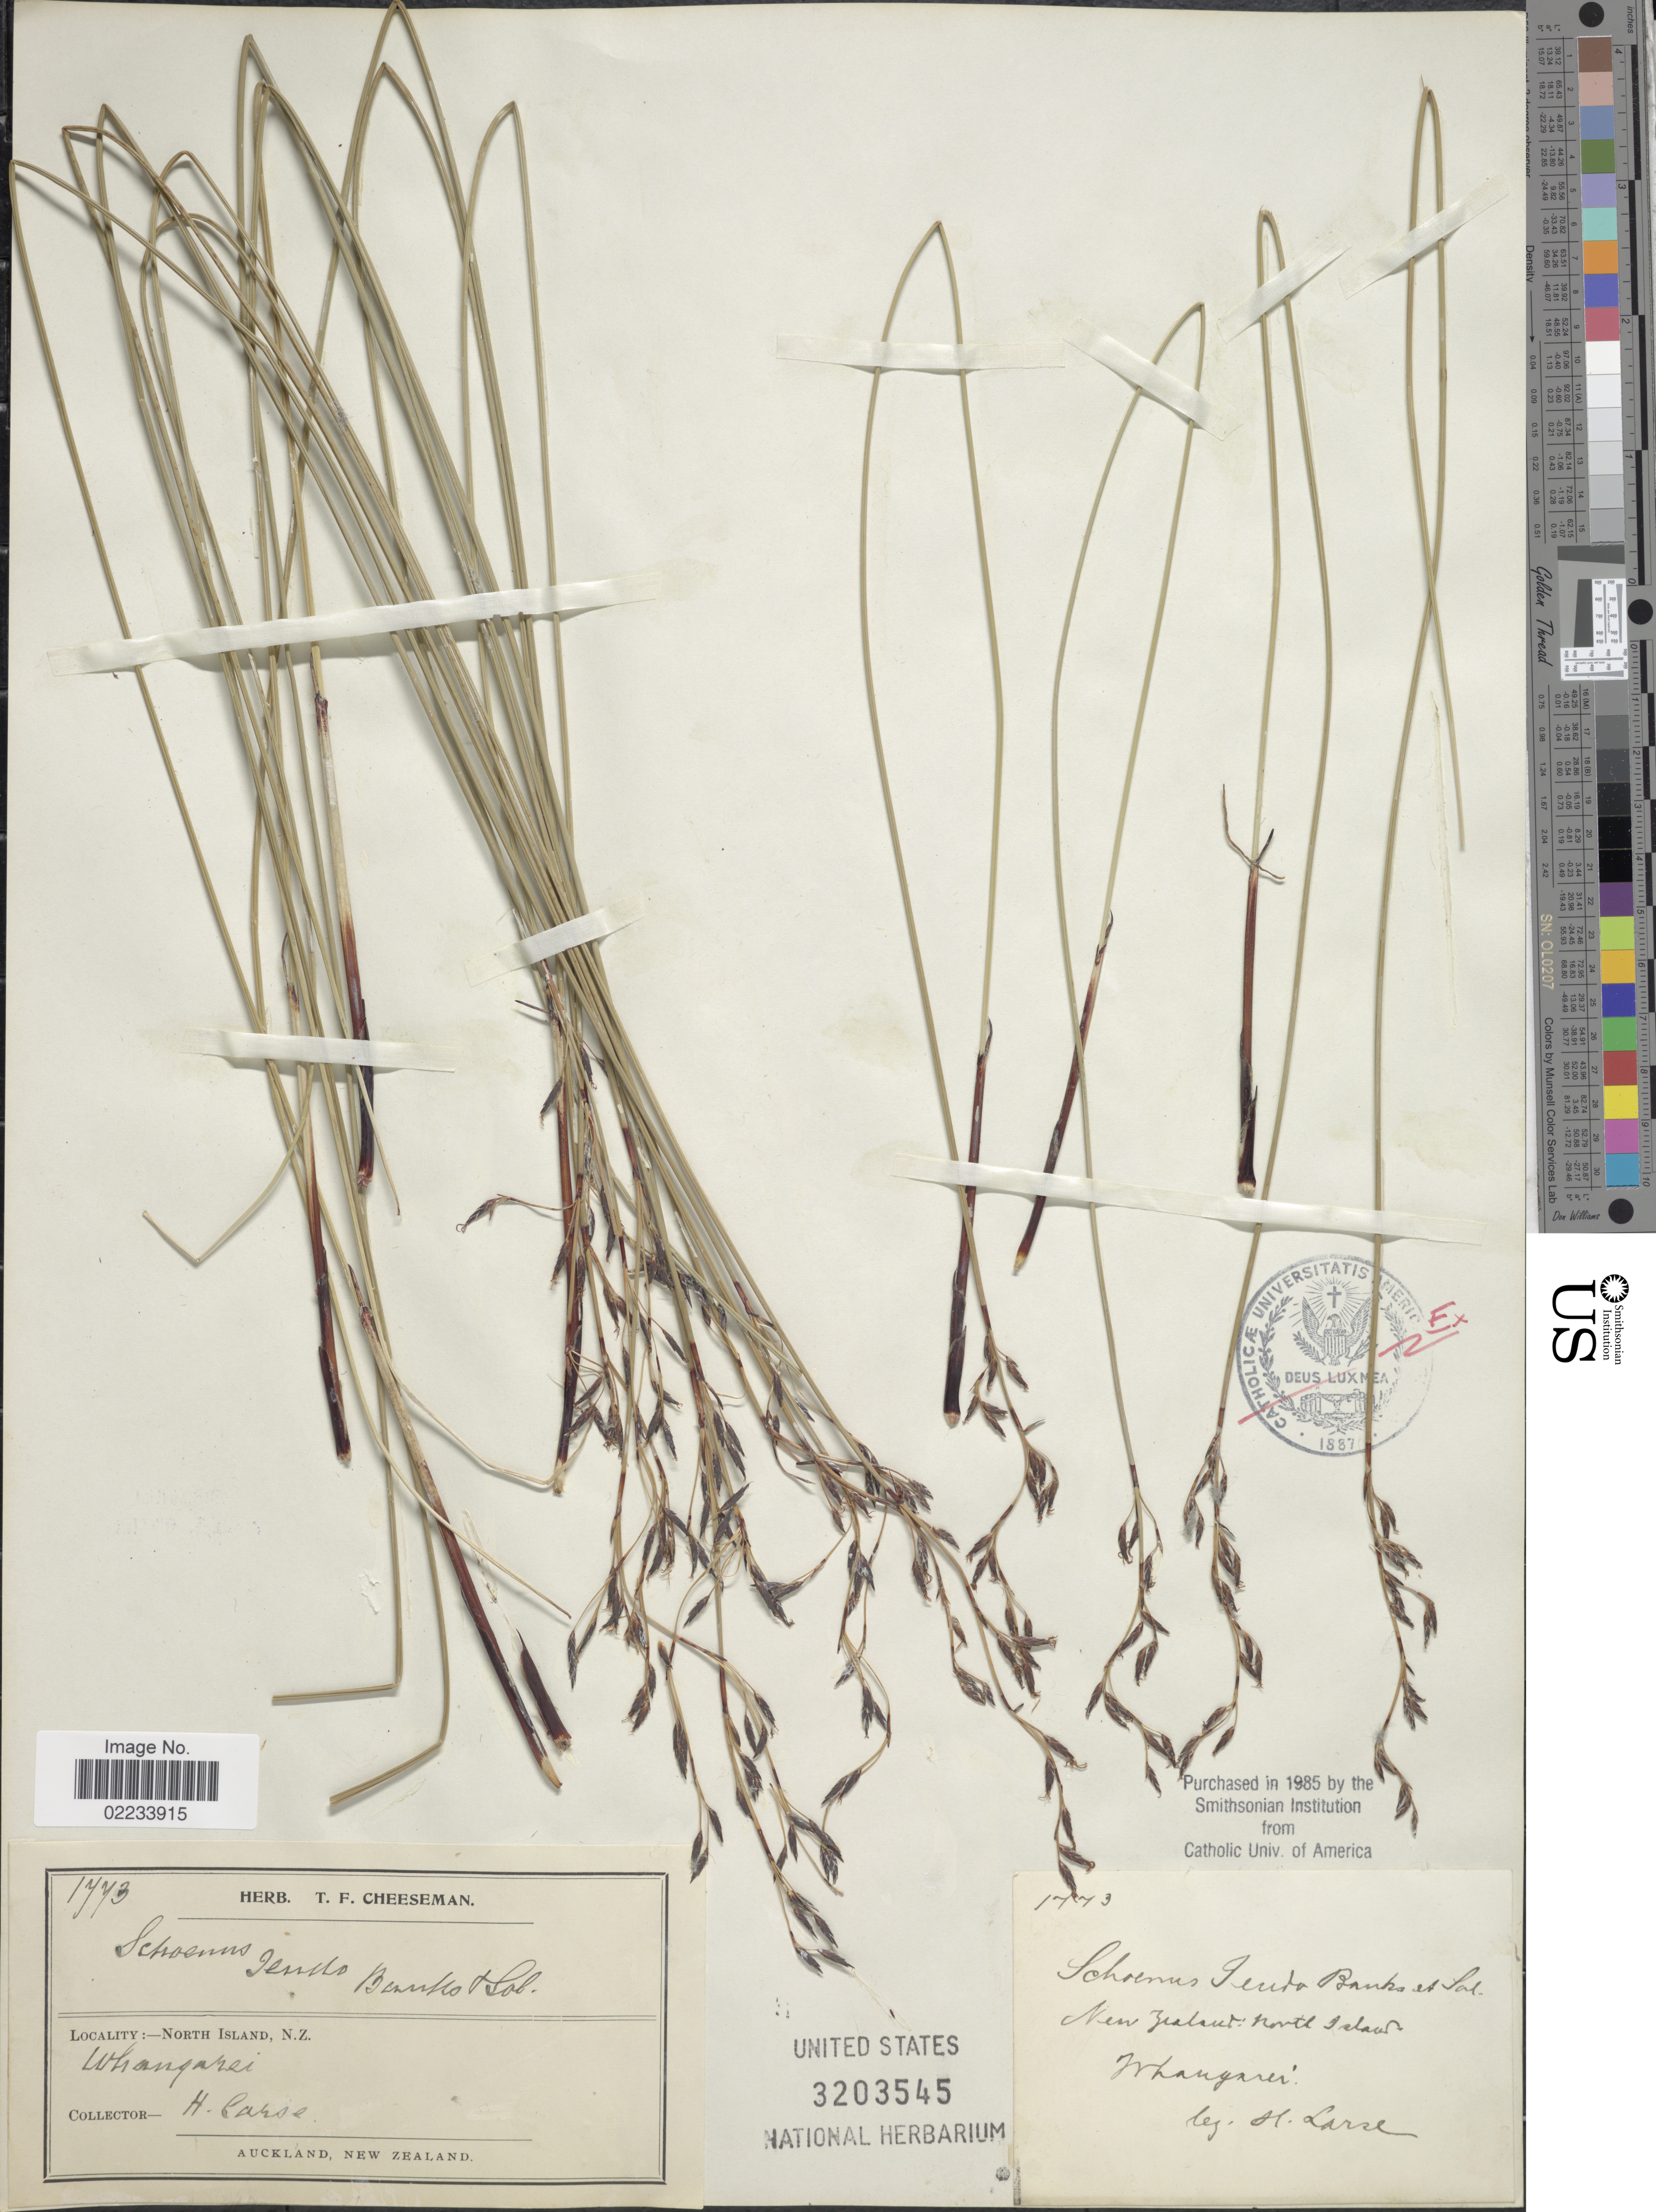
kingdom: Plantae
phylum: Tracheophyta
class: Liliopsida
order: Poales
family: Cyperaceae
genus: Schoenus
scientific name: Schoenus tendo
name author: (Hook. f.) Hook. f.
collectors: H. Carse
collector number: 1773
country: New Zealand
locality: North Island, Whangarei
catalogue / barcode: US 3203545